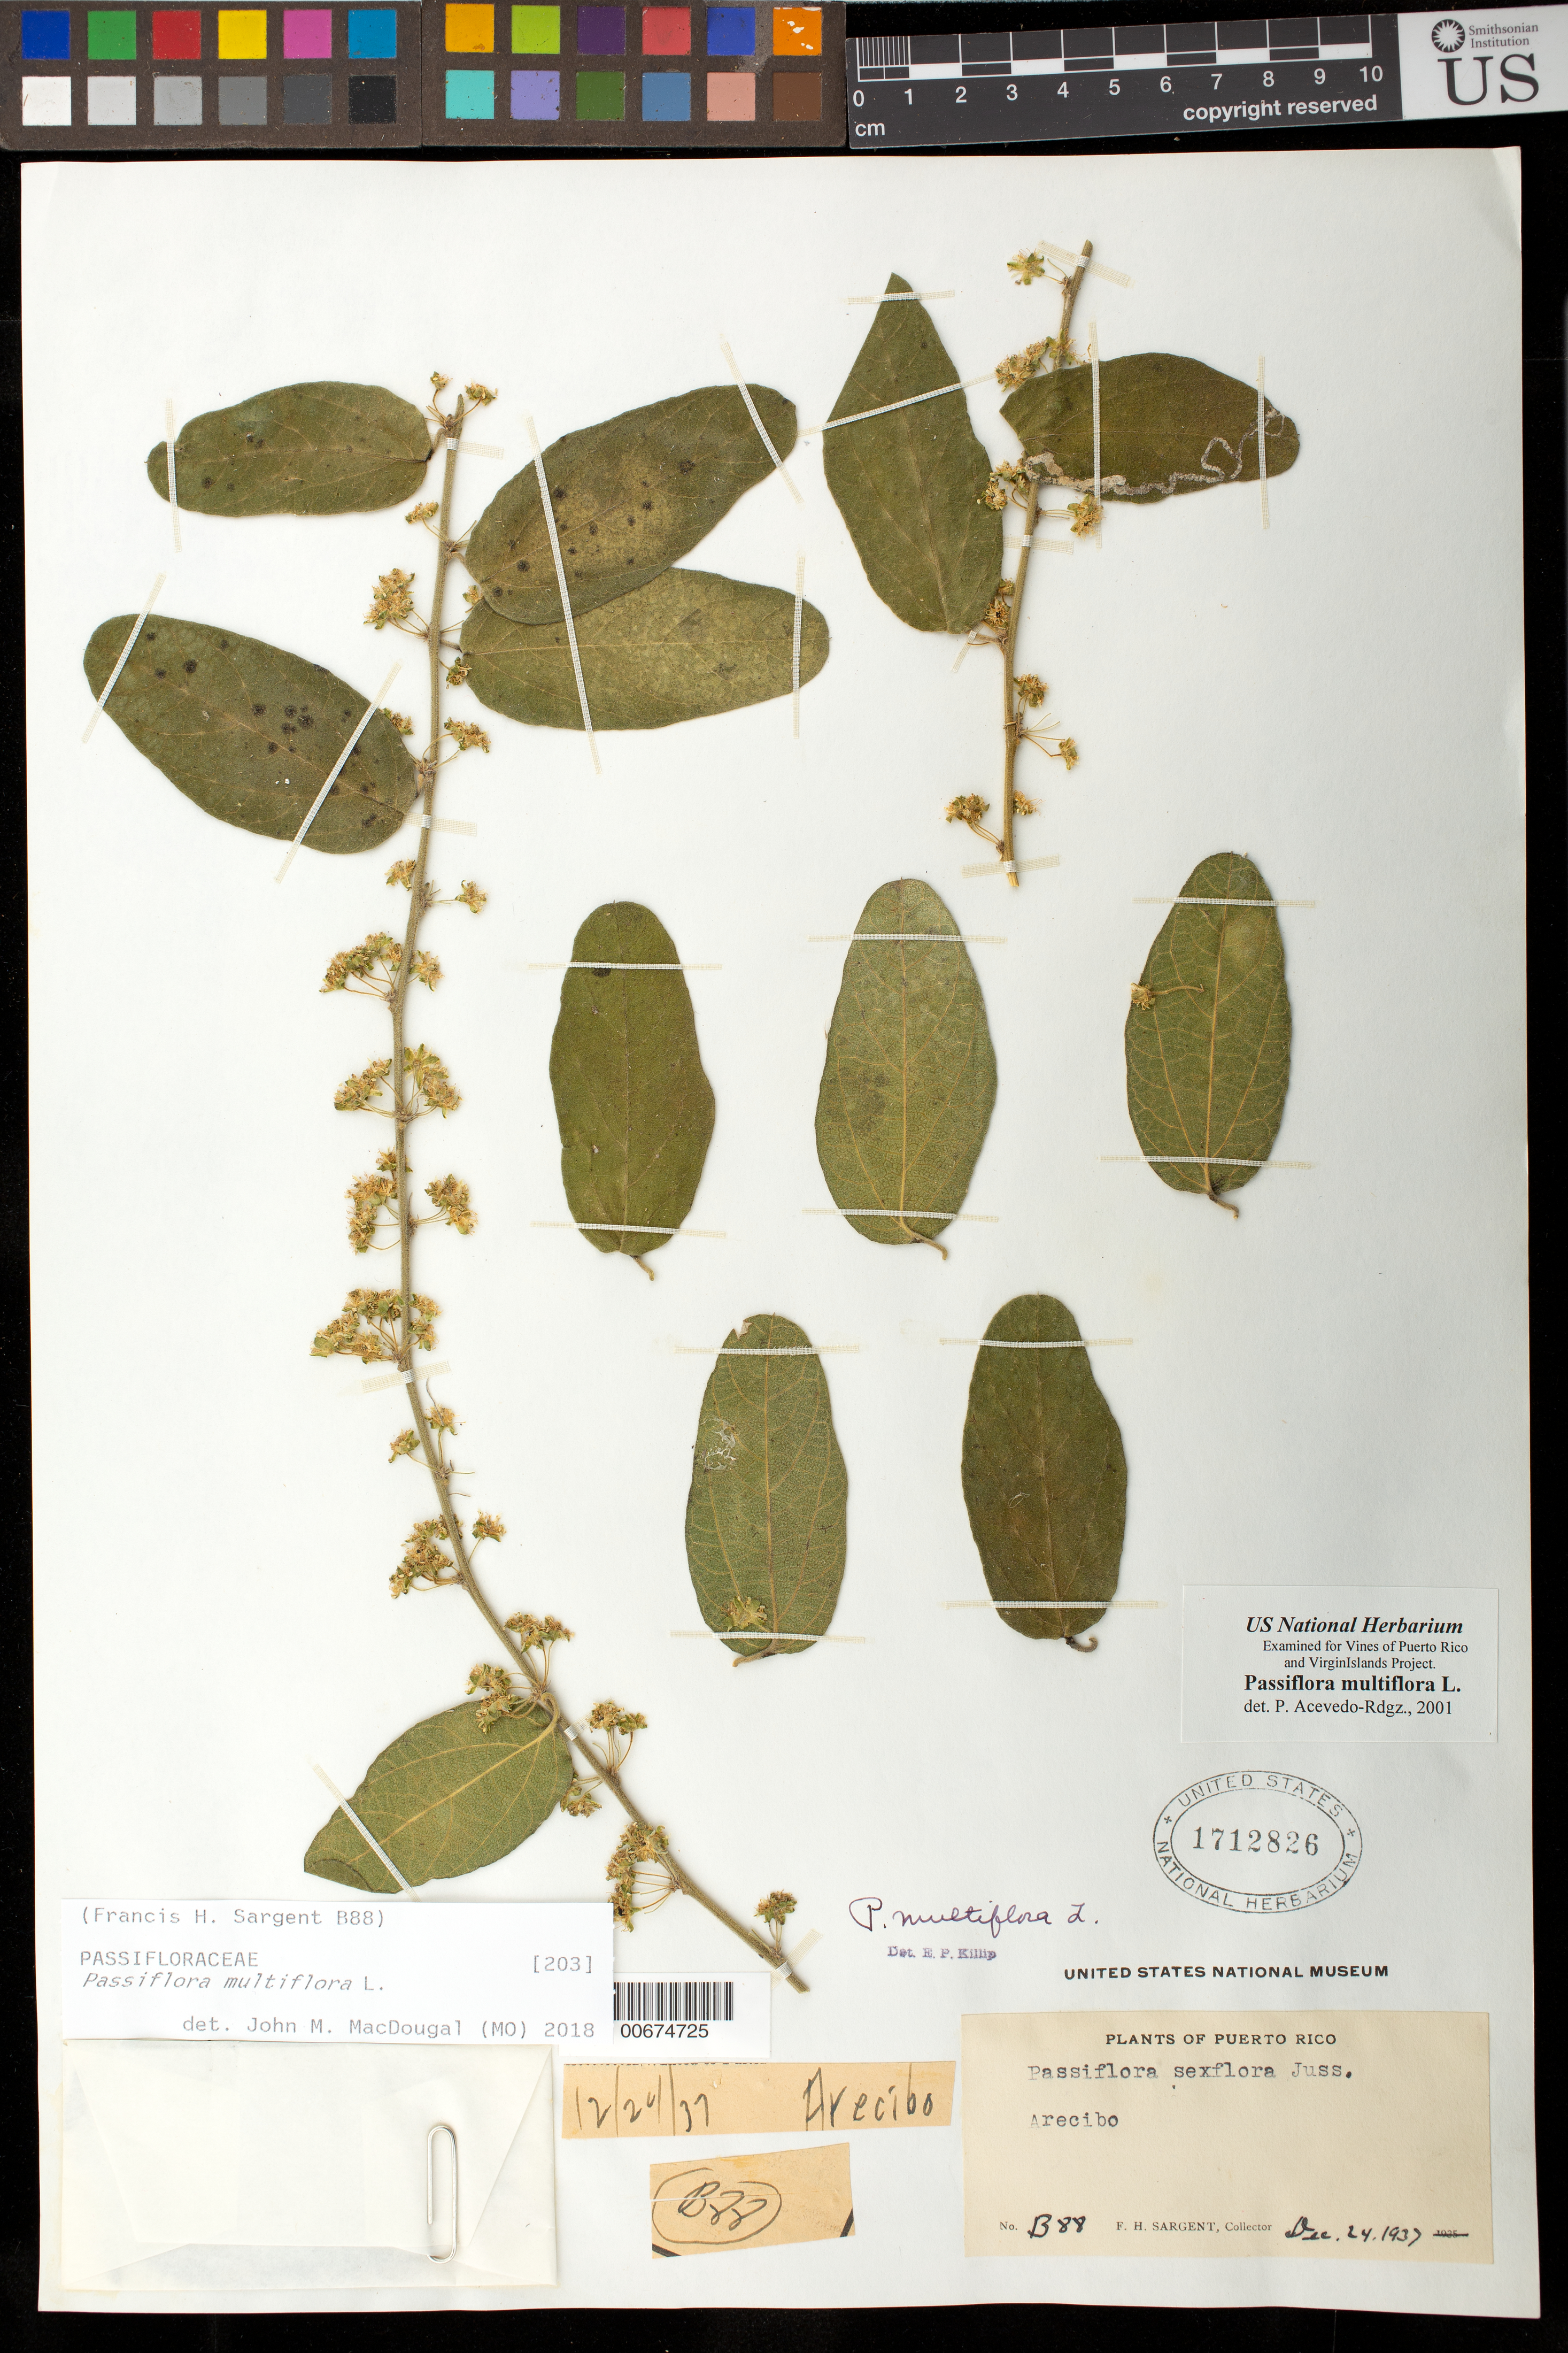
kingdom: Plantae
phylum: Tracheophyta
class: Magnoliopsida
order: Malpighiales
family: Passifloraceae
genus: Passiflora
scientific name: Passiflora multiflora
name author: L.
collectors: F. H. Sargent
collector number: B88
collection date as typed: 24 Dec 1937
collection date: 1937-12-24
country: Puerto Rico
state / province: Arecibo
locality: Arecibo.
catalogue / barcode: US 1712826